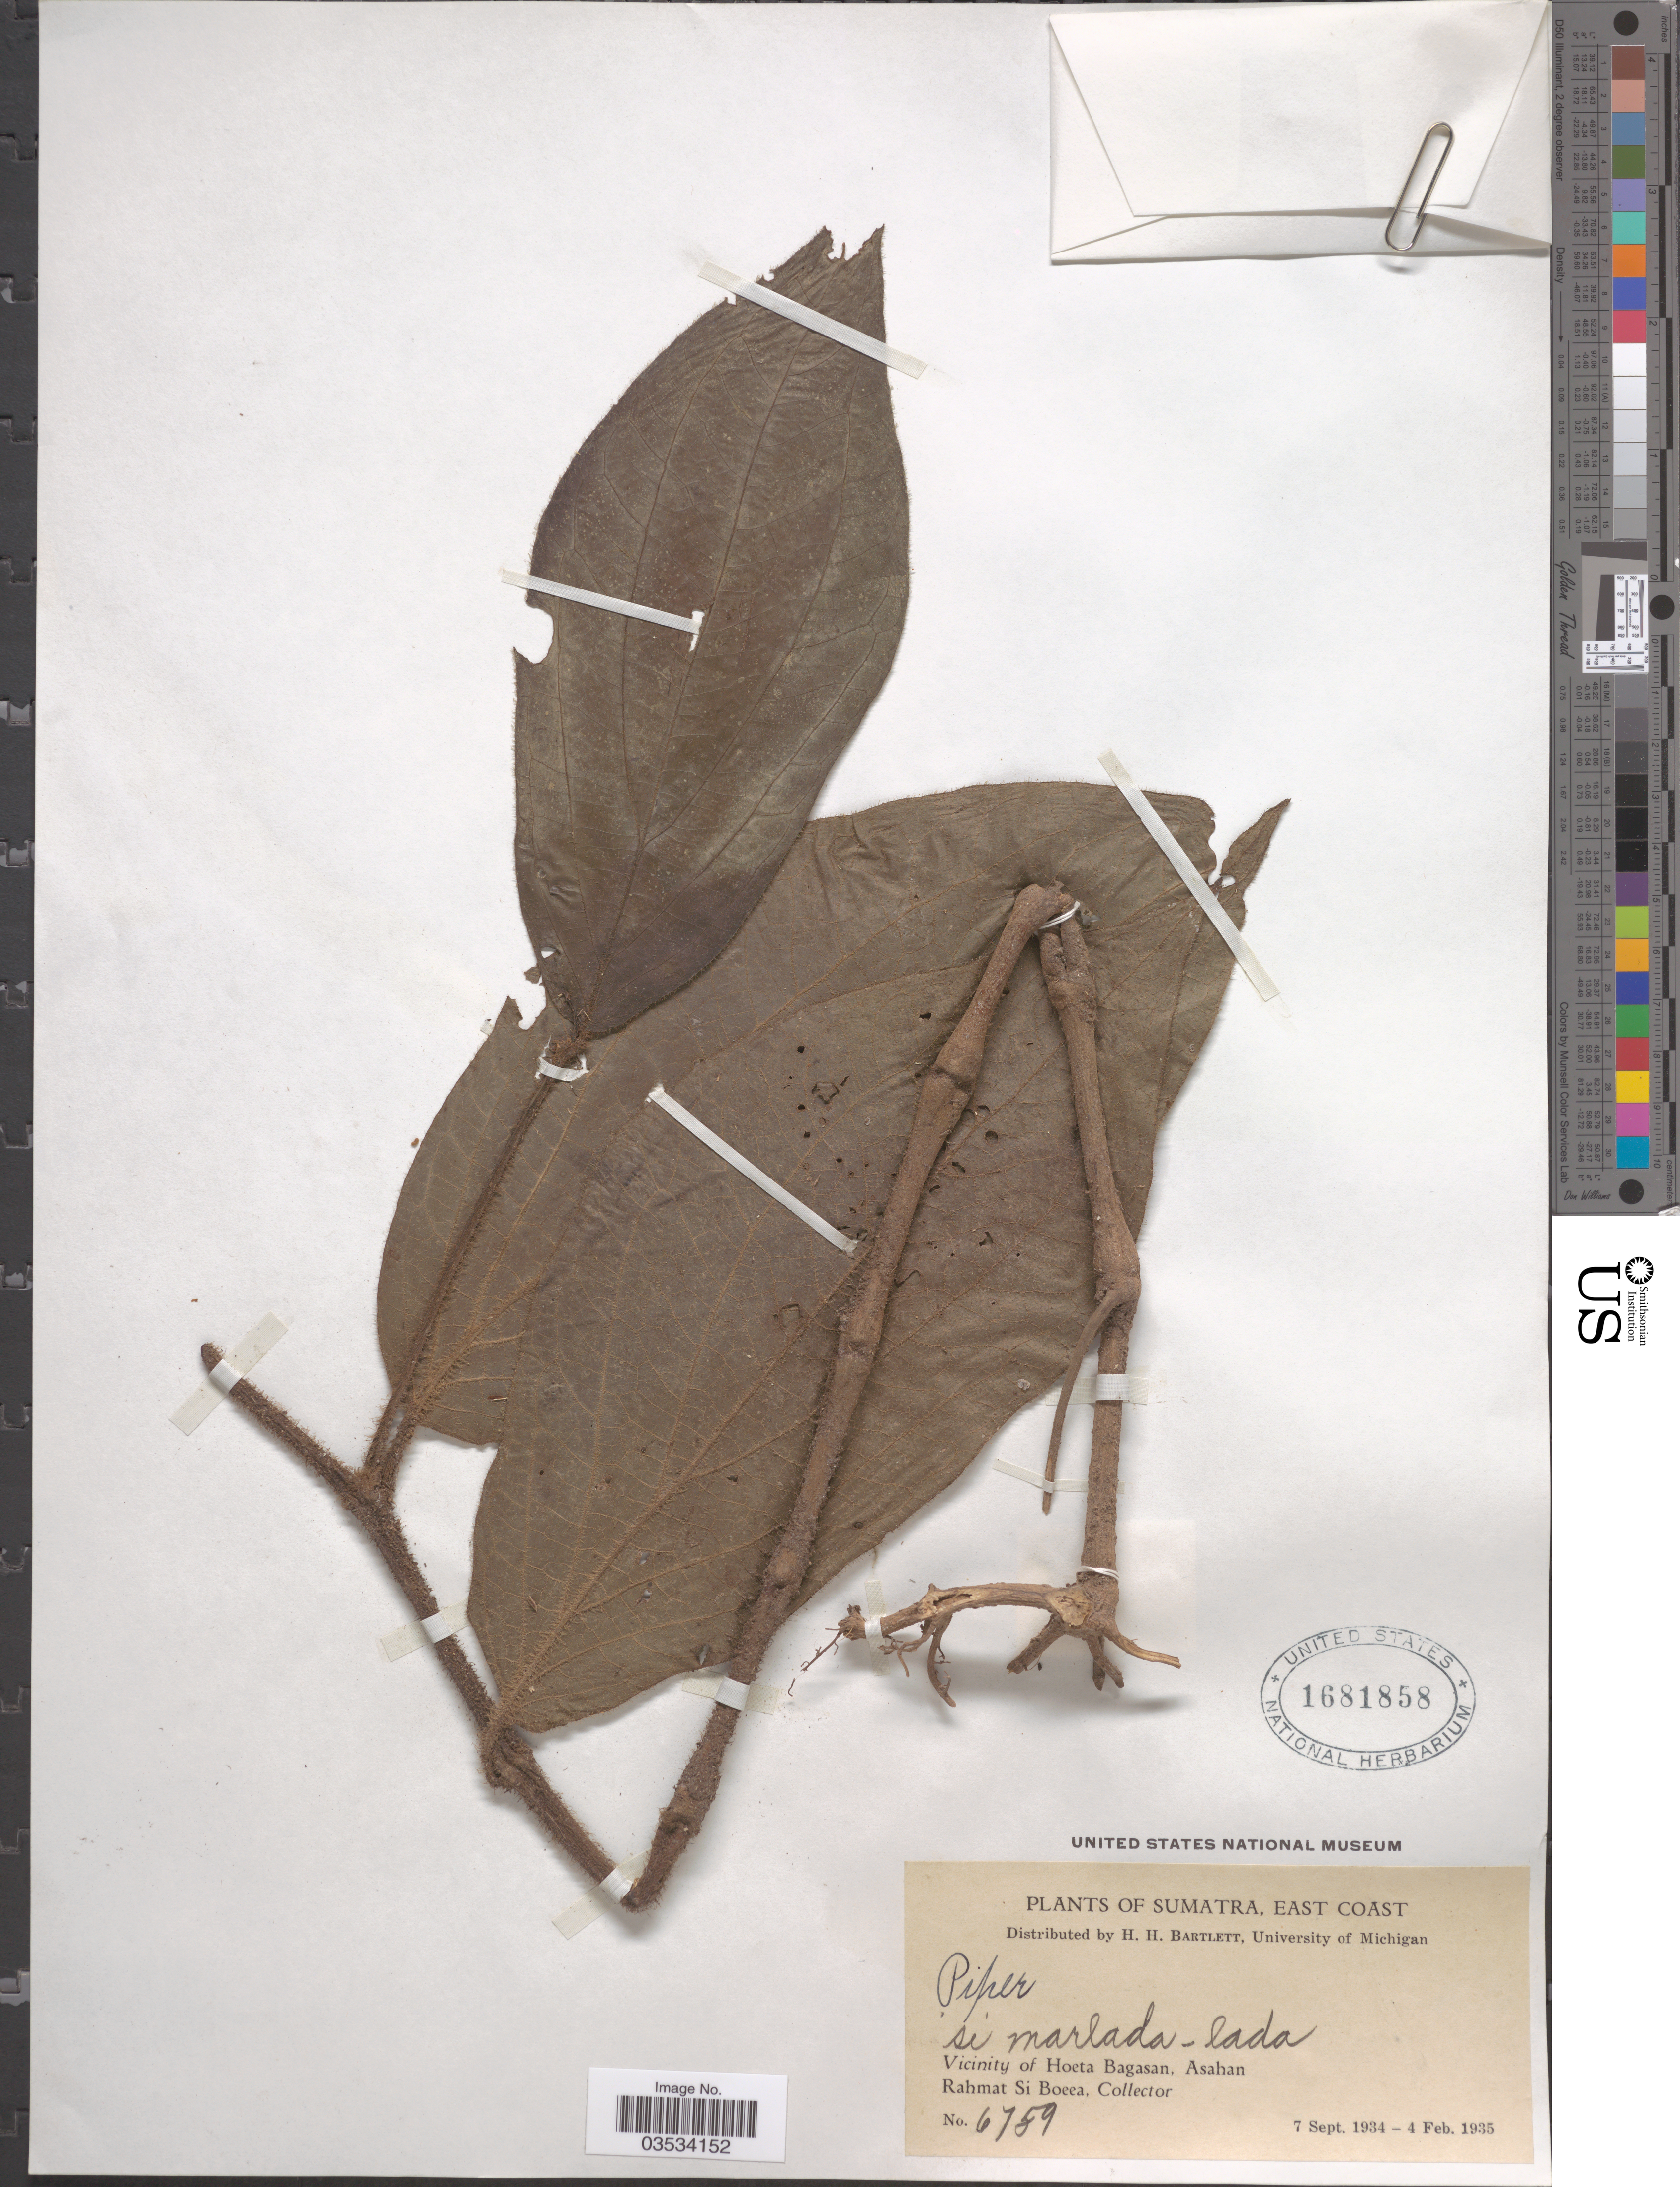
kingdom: Plantae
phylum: Tracheophyta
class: Magnoliopsida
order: Piperales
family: Piperaceae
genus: Piper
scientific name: Piper sp.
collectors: Rahmat Si Boeea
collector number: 6759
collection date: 1934-09-07/1935-02-04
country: Indonesia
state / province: Sumatra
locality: East Coast. Vicinity of Hoeta Bagasan, Asahan.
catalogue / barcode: US 1681858